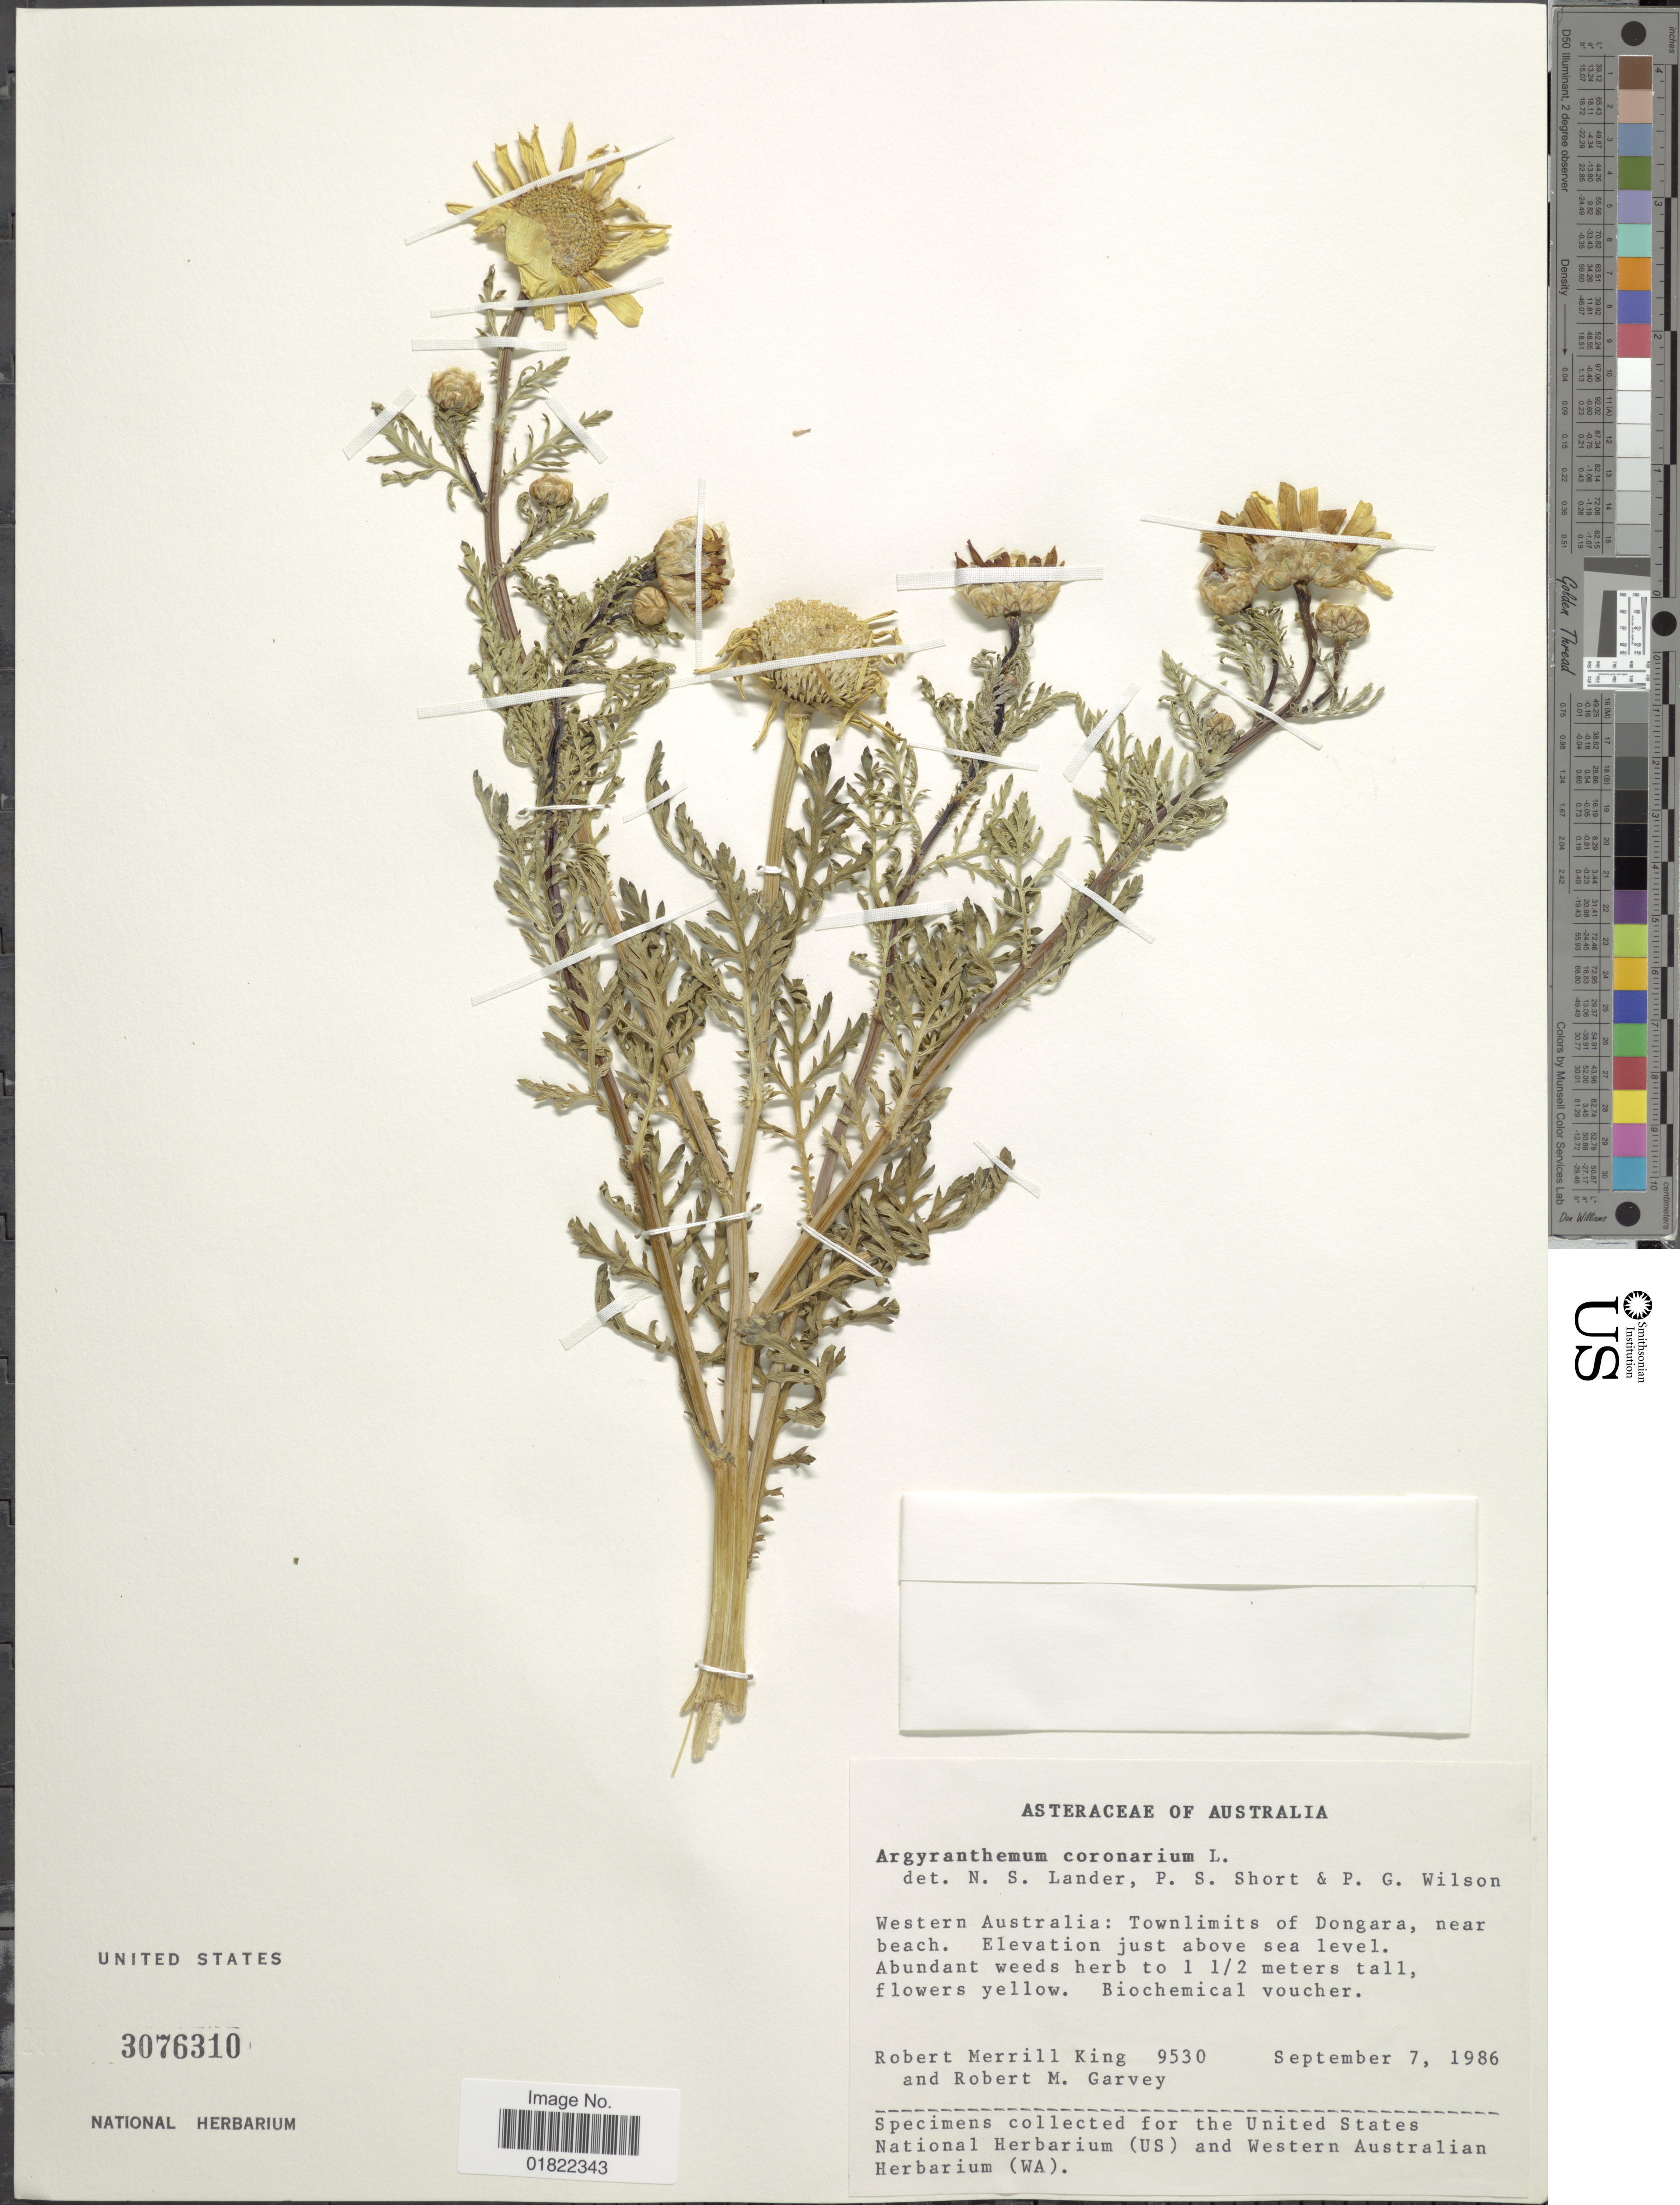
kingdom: Plantae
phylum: Tracheophyta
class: Magnoliopsida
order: Asterales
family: Asteraceae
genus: Argyranthemum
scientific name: Argyranthemum coronarium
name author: L.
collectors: R. M. King & R. Garvey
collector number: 9530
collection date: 1986-09-07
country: Australia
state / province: Western Australia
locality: Western Australia: Townlimits of Dongara, near beach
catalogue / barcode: US 3076310